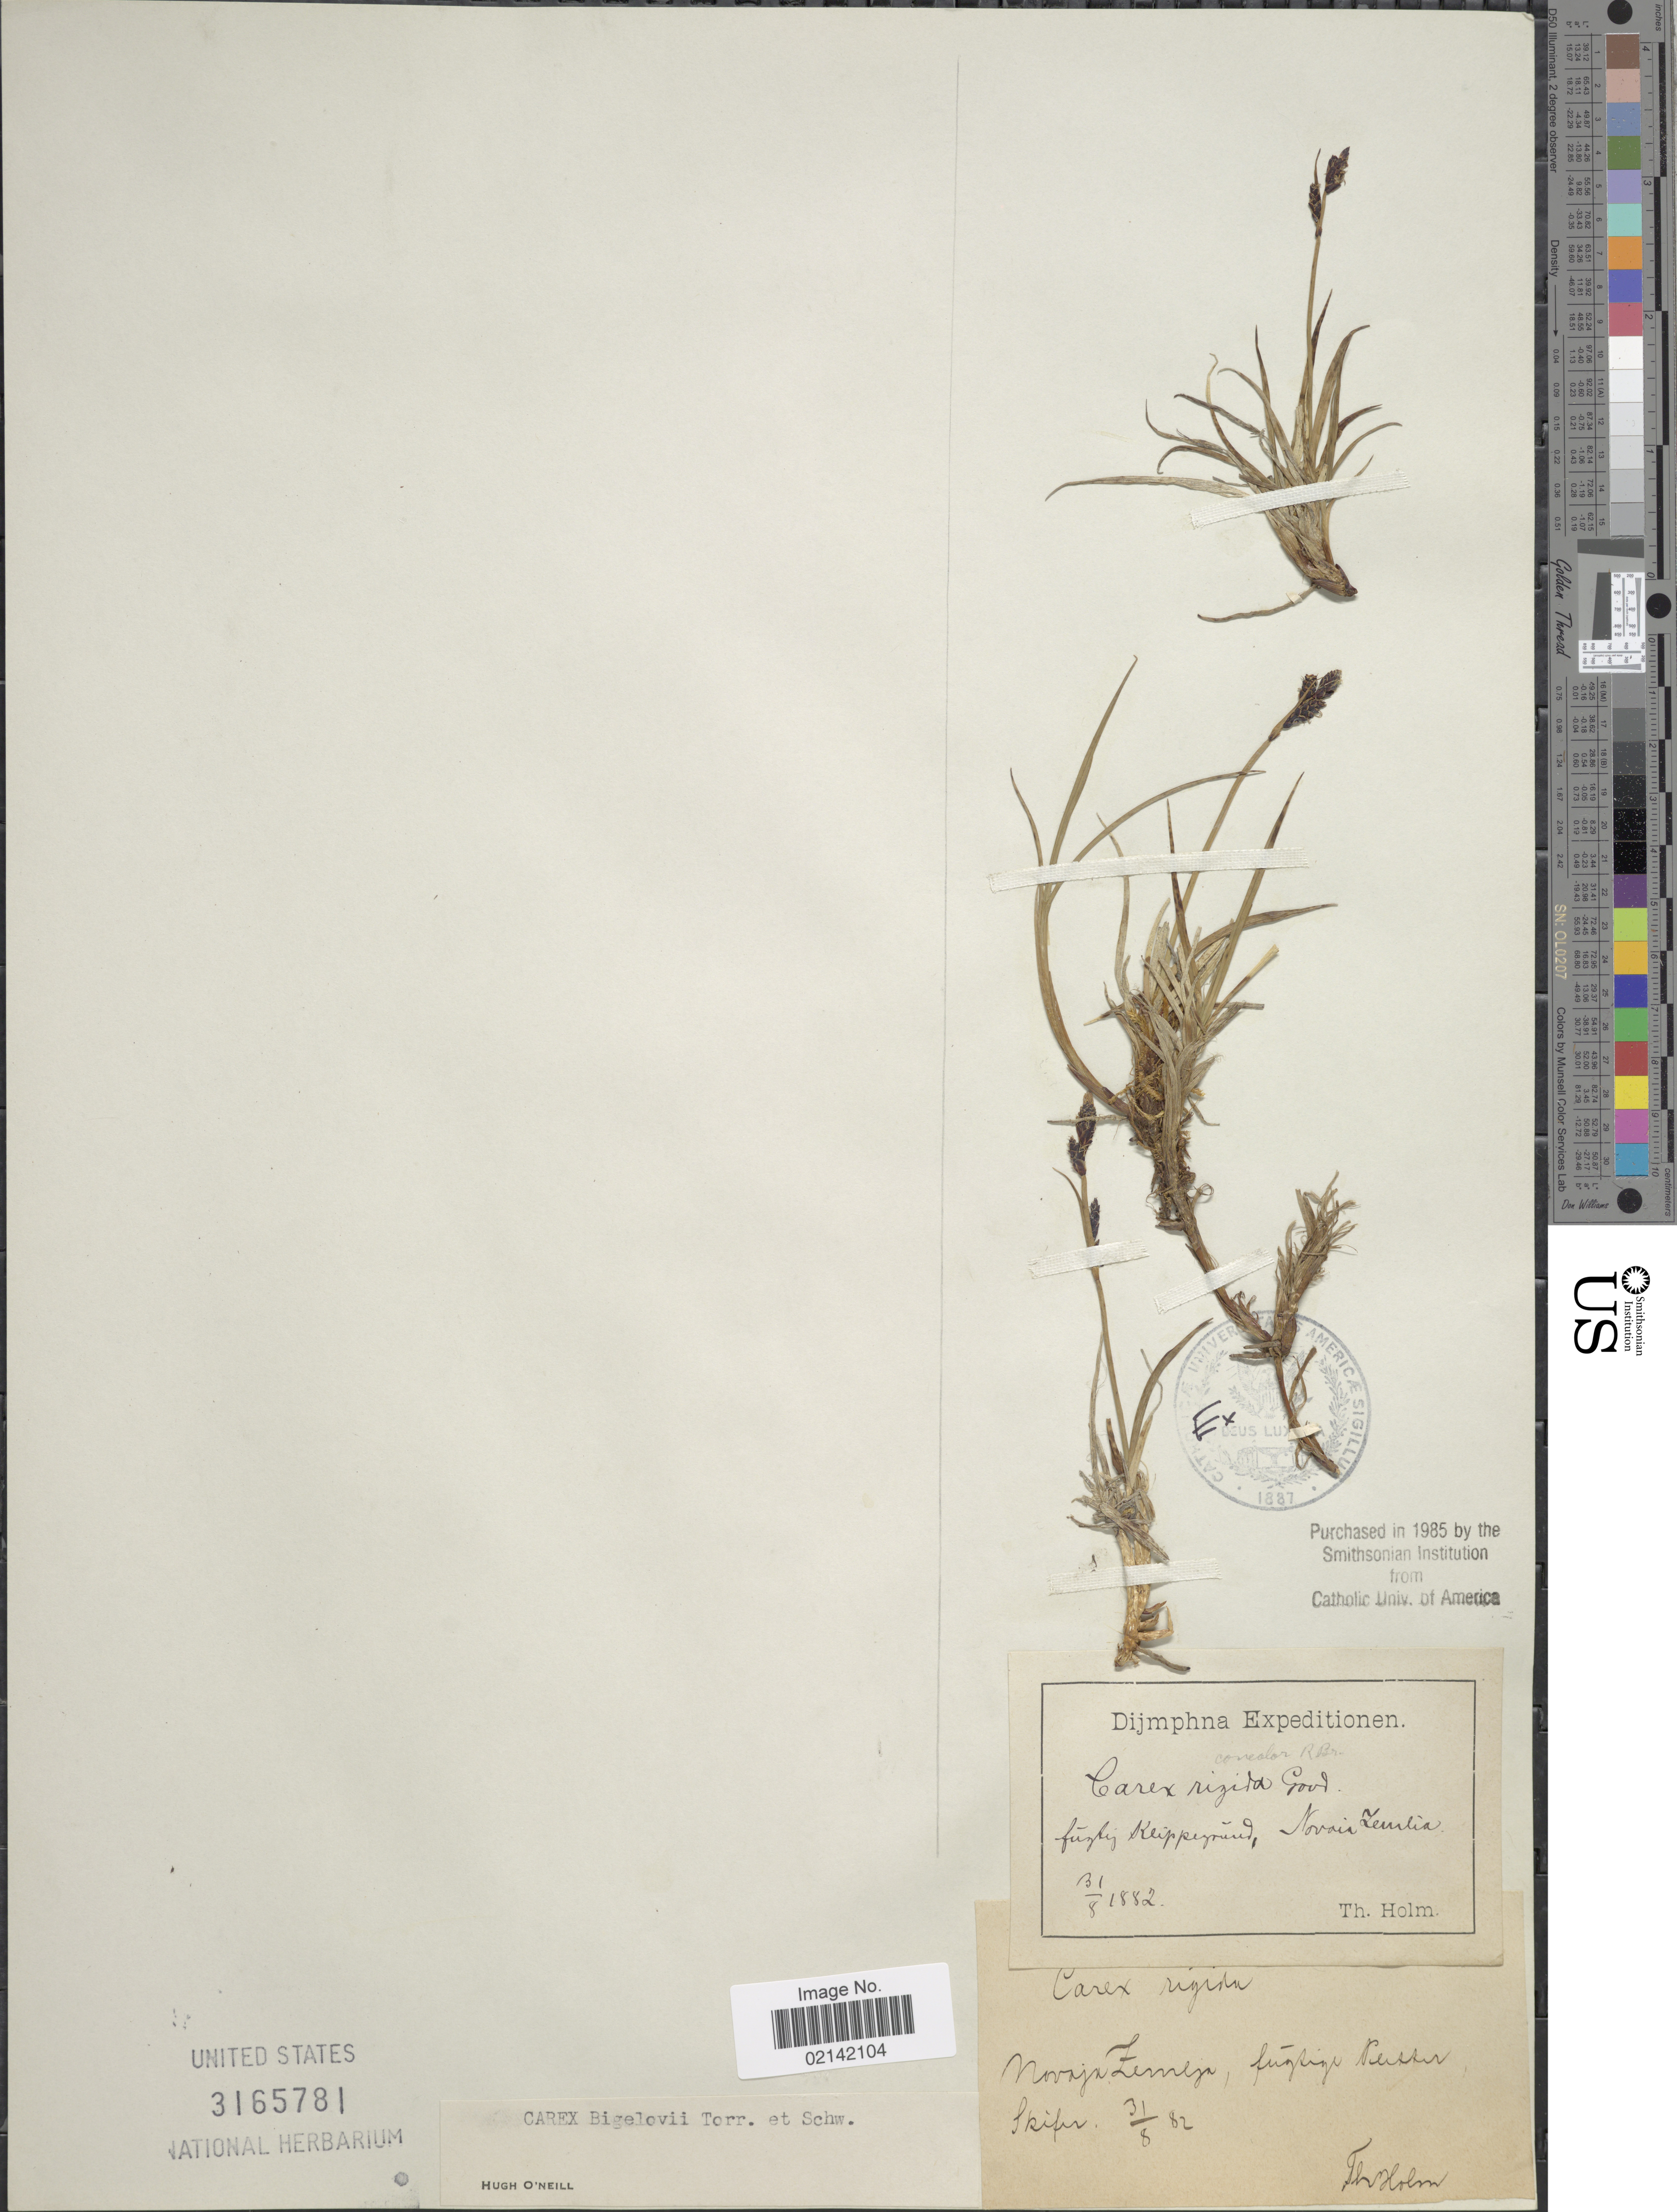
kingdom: Plantae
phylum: Tracheophyta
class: Liliopsida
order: Poales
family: Cyperaceae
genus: Carex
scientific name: Carex bigelowii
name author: Torr. ex Schwein.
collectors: T. Holm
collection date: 1882-08-31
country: Russian Federation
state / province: Arkhangelsk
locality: Novaja Zemlja.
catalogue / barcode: US 3165781